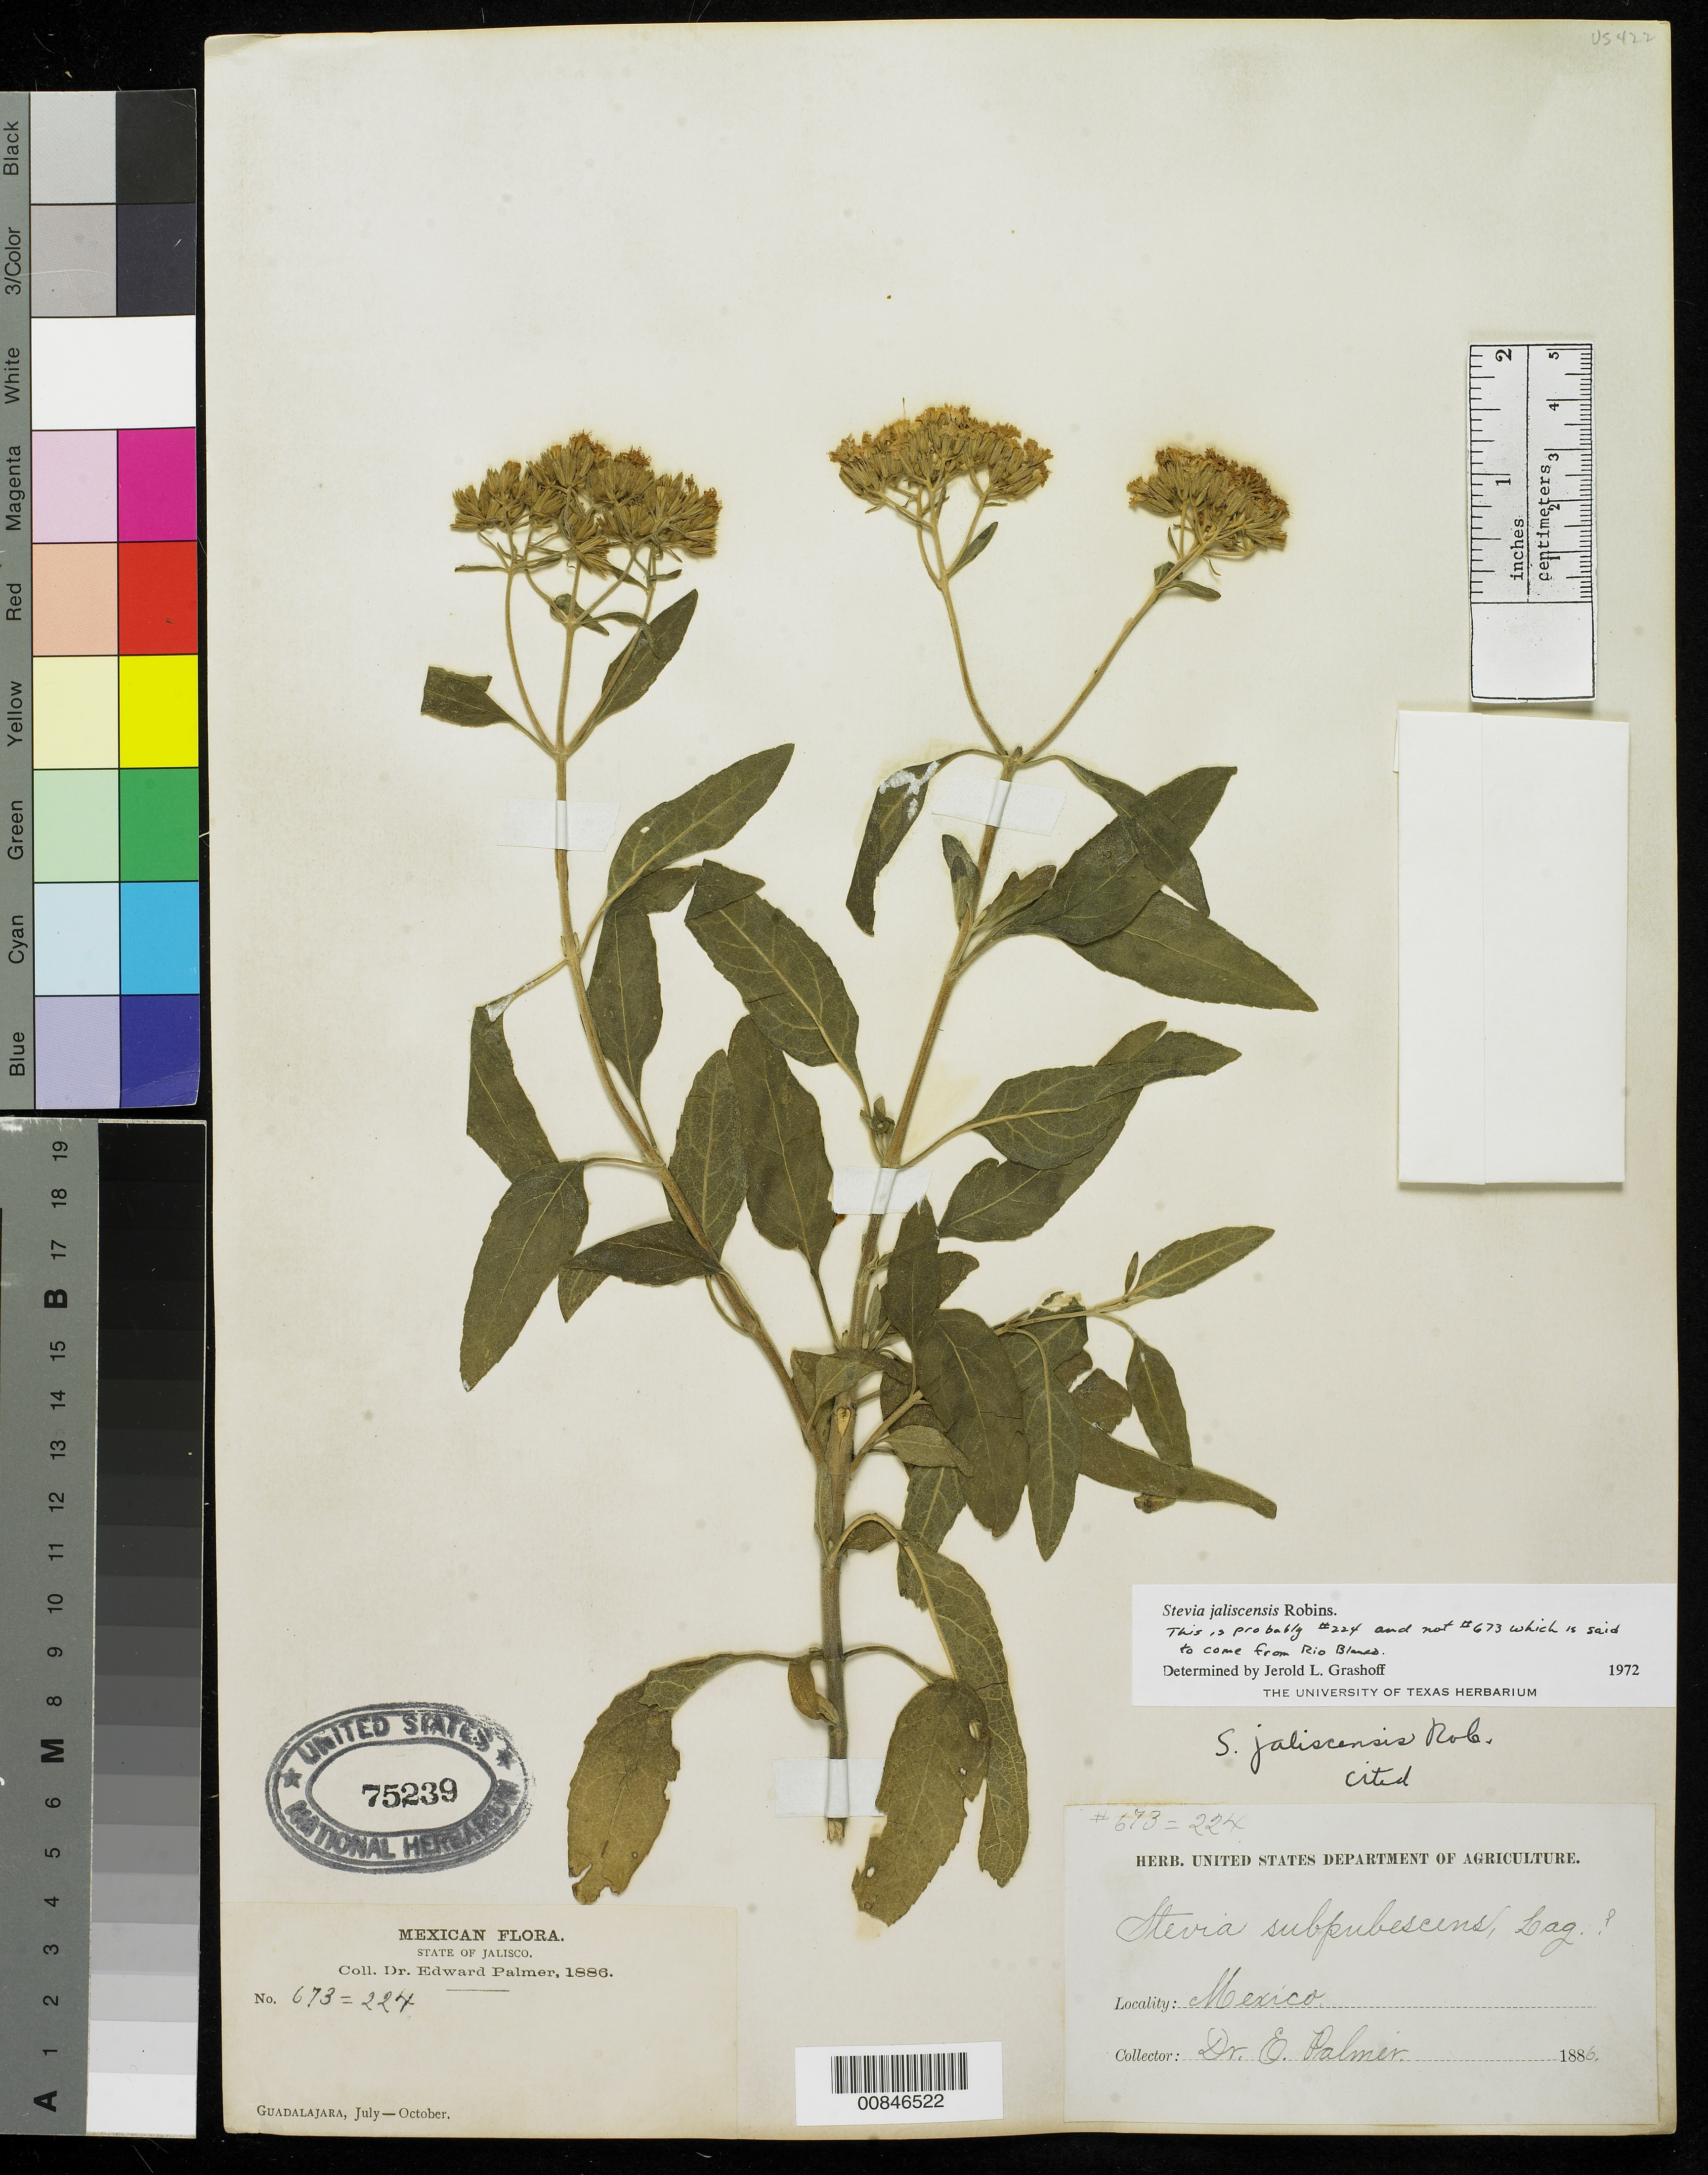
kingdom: Plantae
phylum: Tracheophyta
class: Magnoliopsida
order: Asterales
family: Asteraceae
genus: Stevia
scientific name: Stevia jaliscensis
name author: B.L. Rob.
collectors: E. Palmer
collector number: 673 = 224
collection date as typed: Jul 1886 to -- Oct 1886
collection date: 1886-07/1886-10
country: Mexico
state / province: Jalisco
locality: Guadalajara, Jalisco.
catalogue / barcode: US 75239